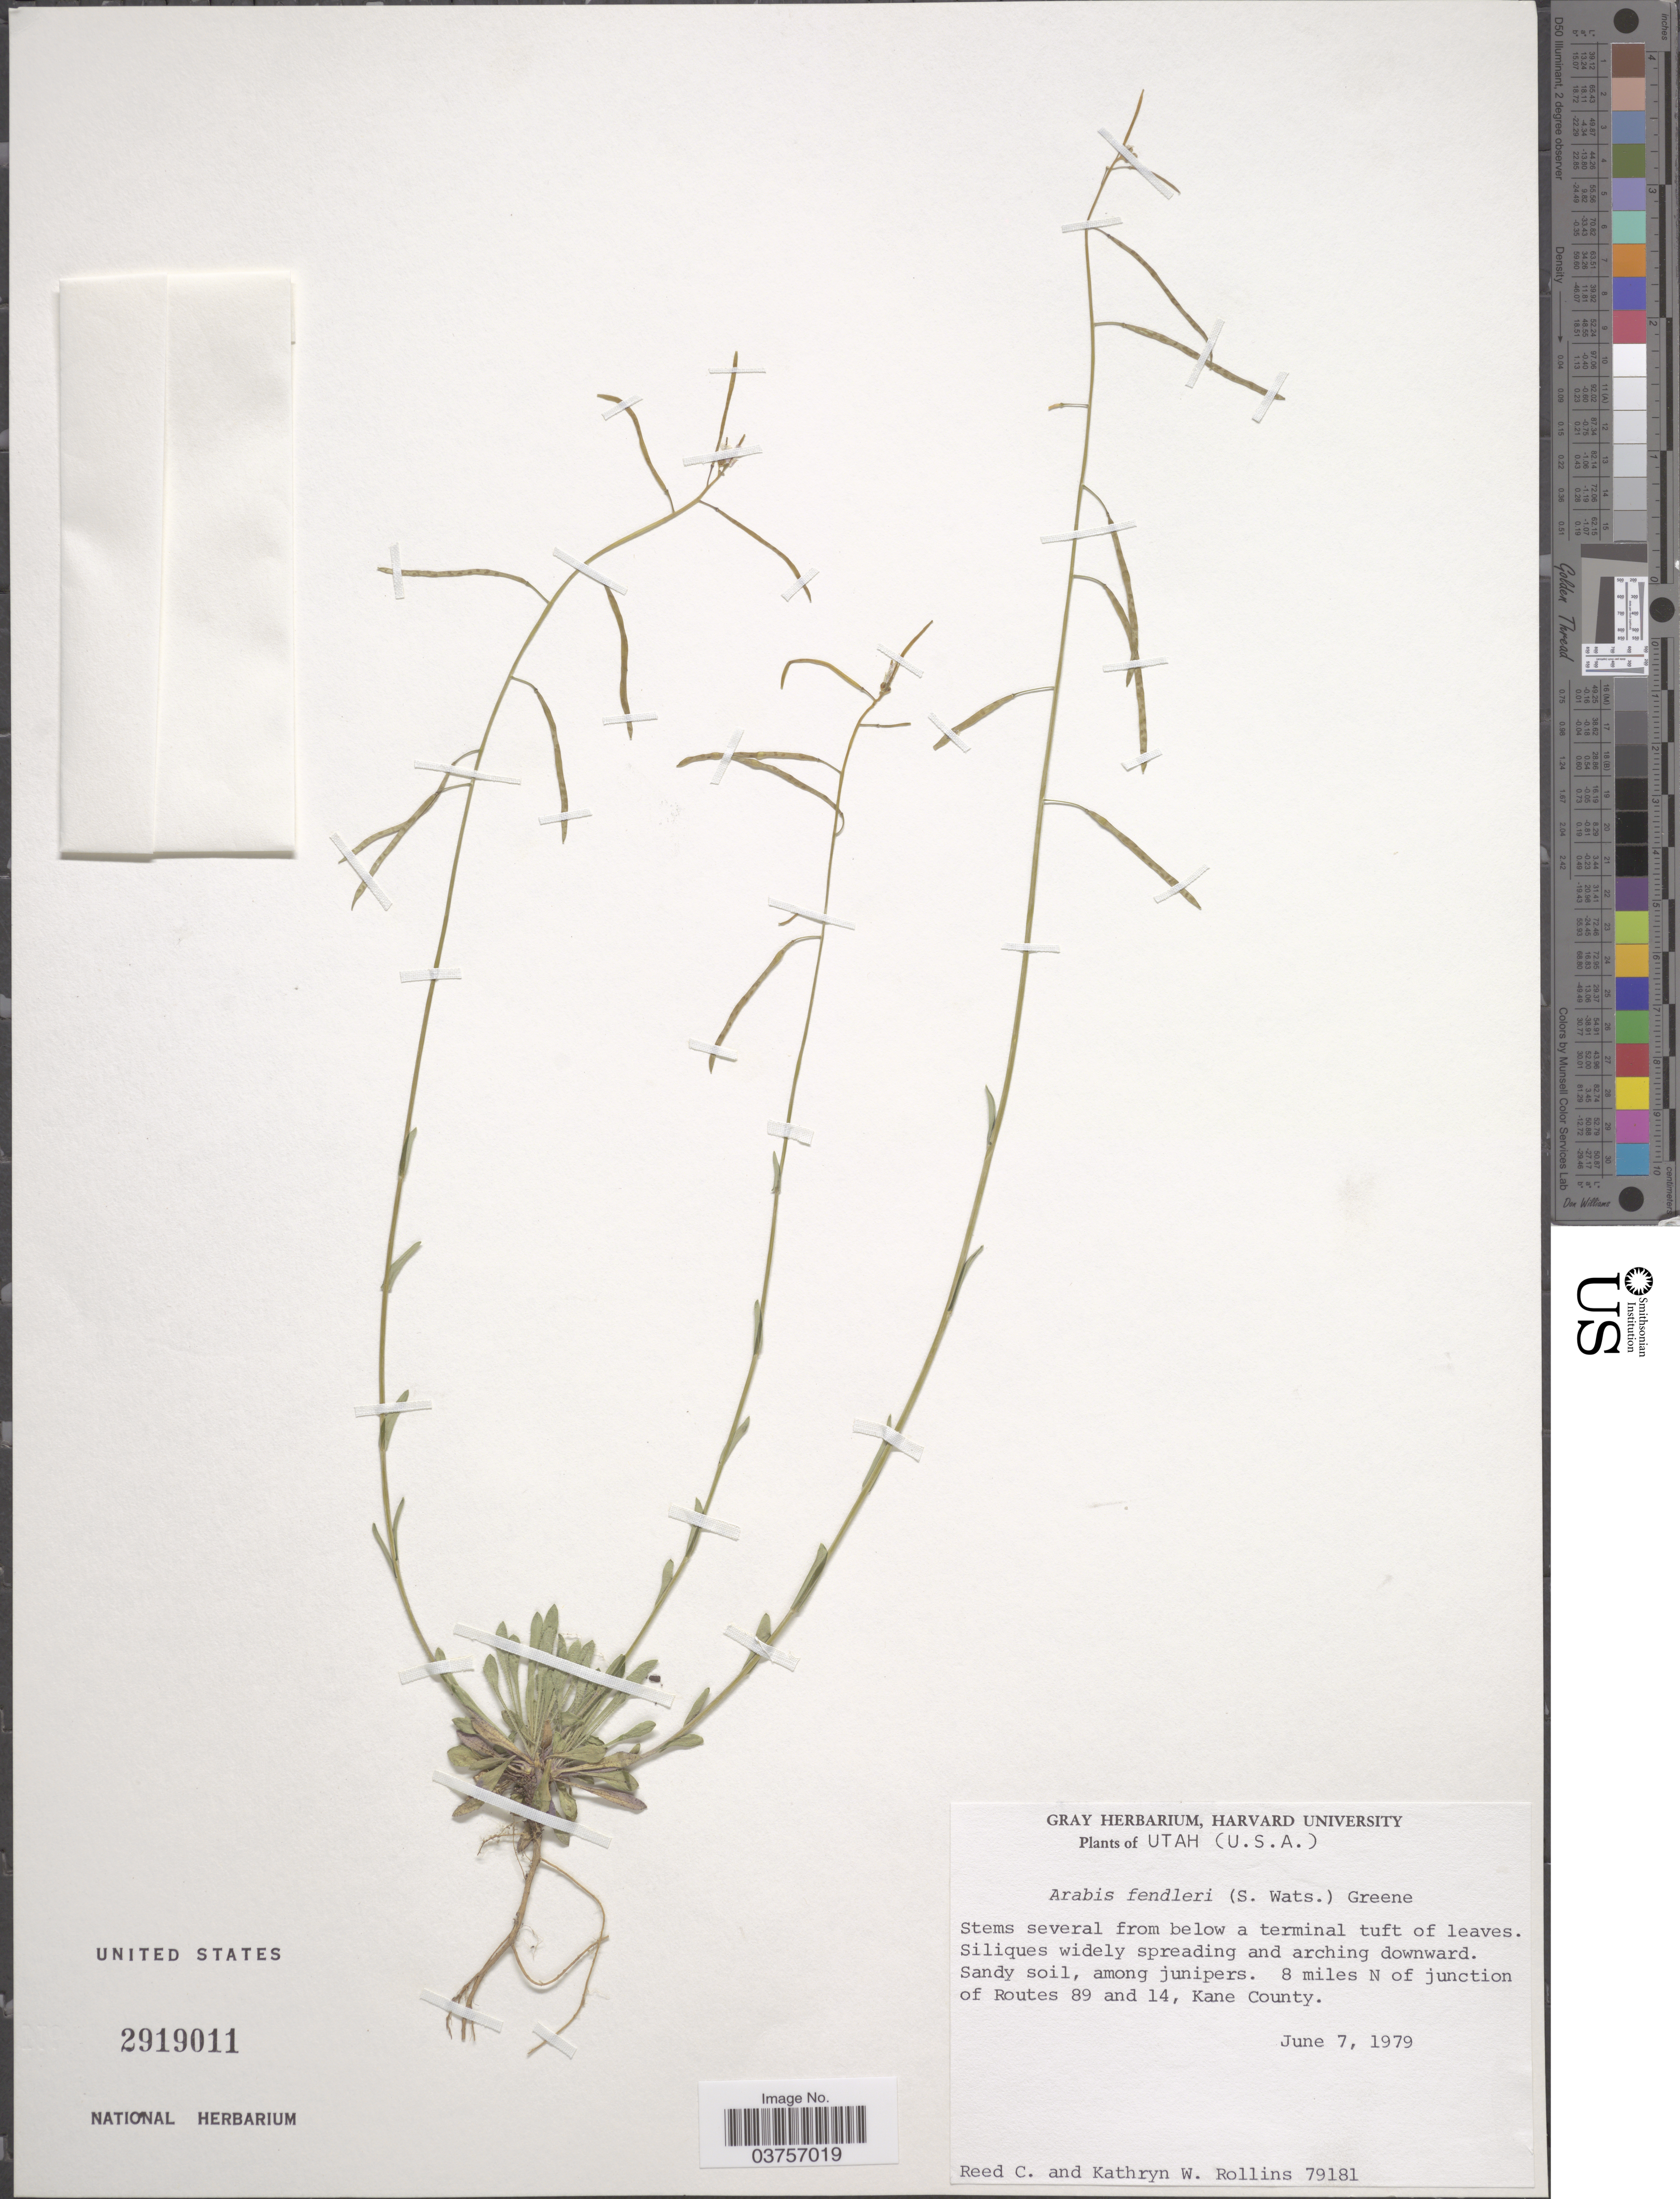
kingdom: Plantae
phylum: Tracheophyta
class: Magnoliopsida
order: Brassicales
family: Brassicaceae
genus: Arabis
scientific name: Arabis fendleri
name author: (S. Watson) Greene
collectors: R. C. Rollins & K. W. Rollins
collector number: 79181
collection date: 1979-06-07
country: United States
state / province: Utah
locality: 8 miles N of junction of Routes 89 and 14, Kane County.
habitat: sandy soil, among junipers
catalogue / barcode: US 2919011